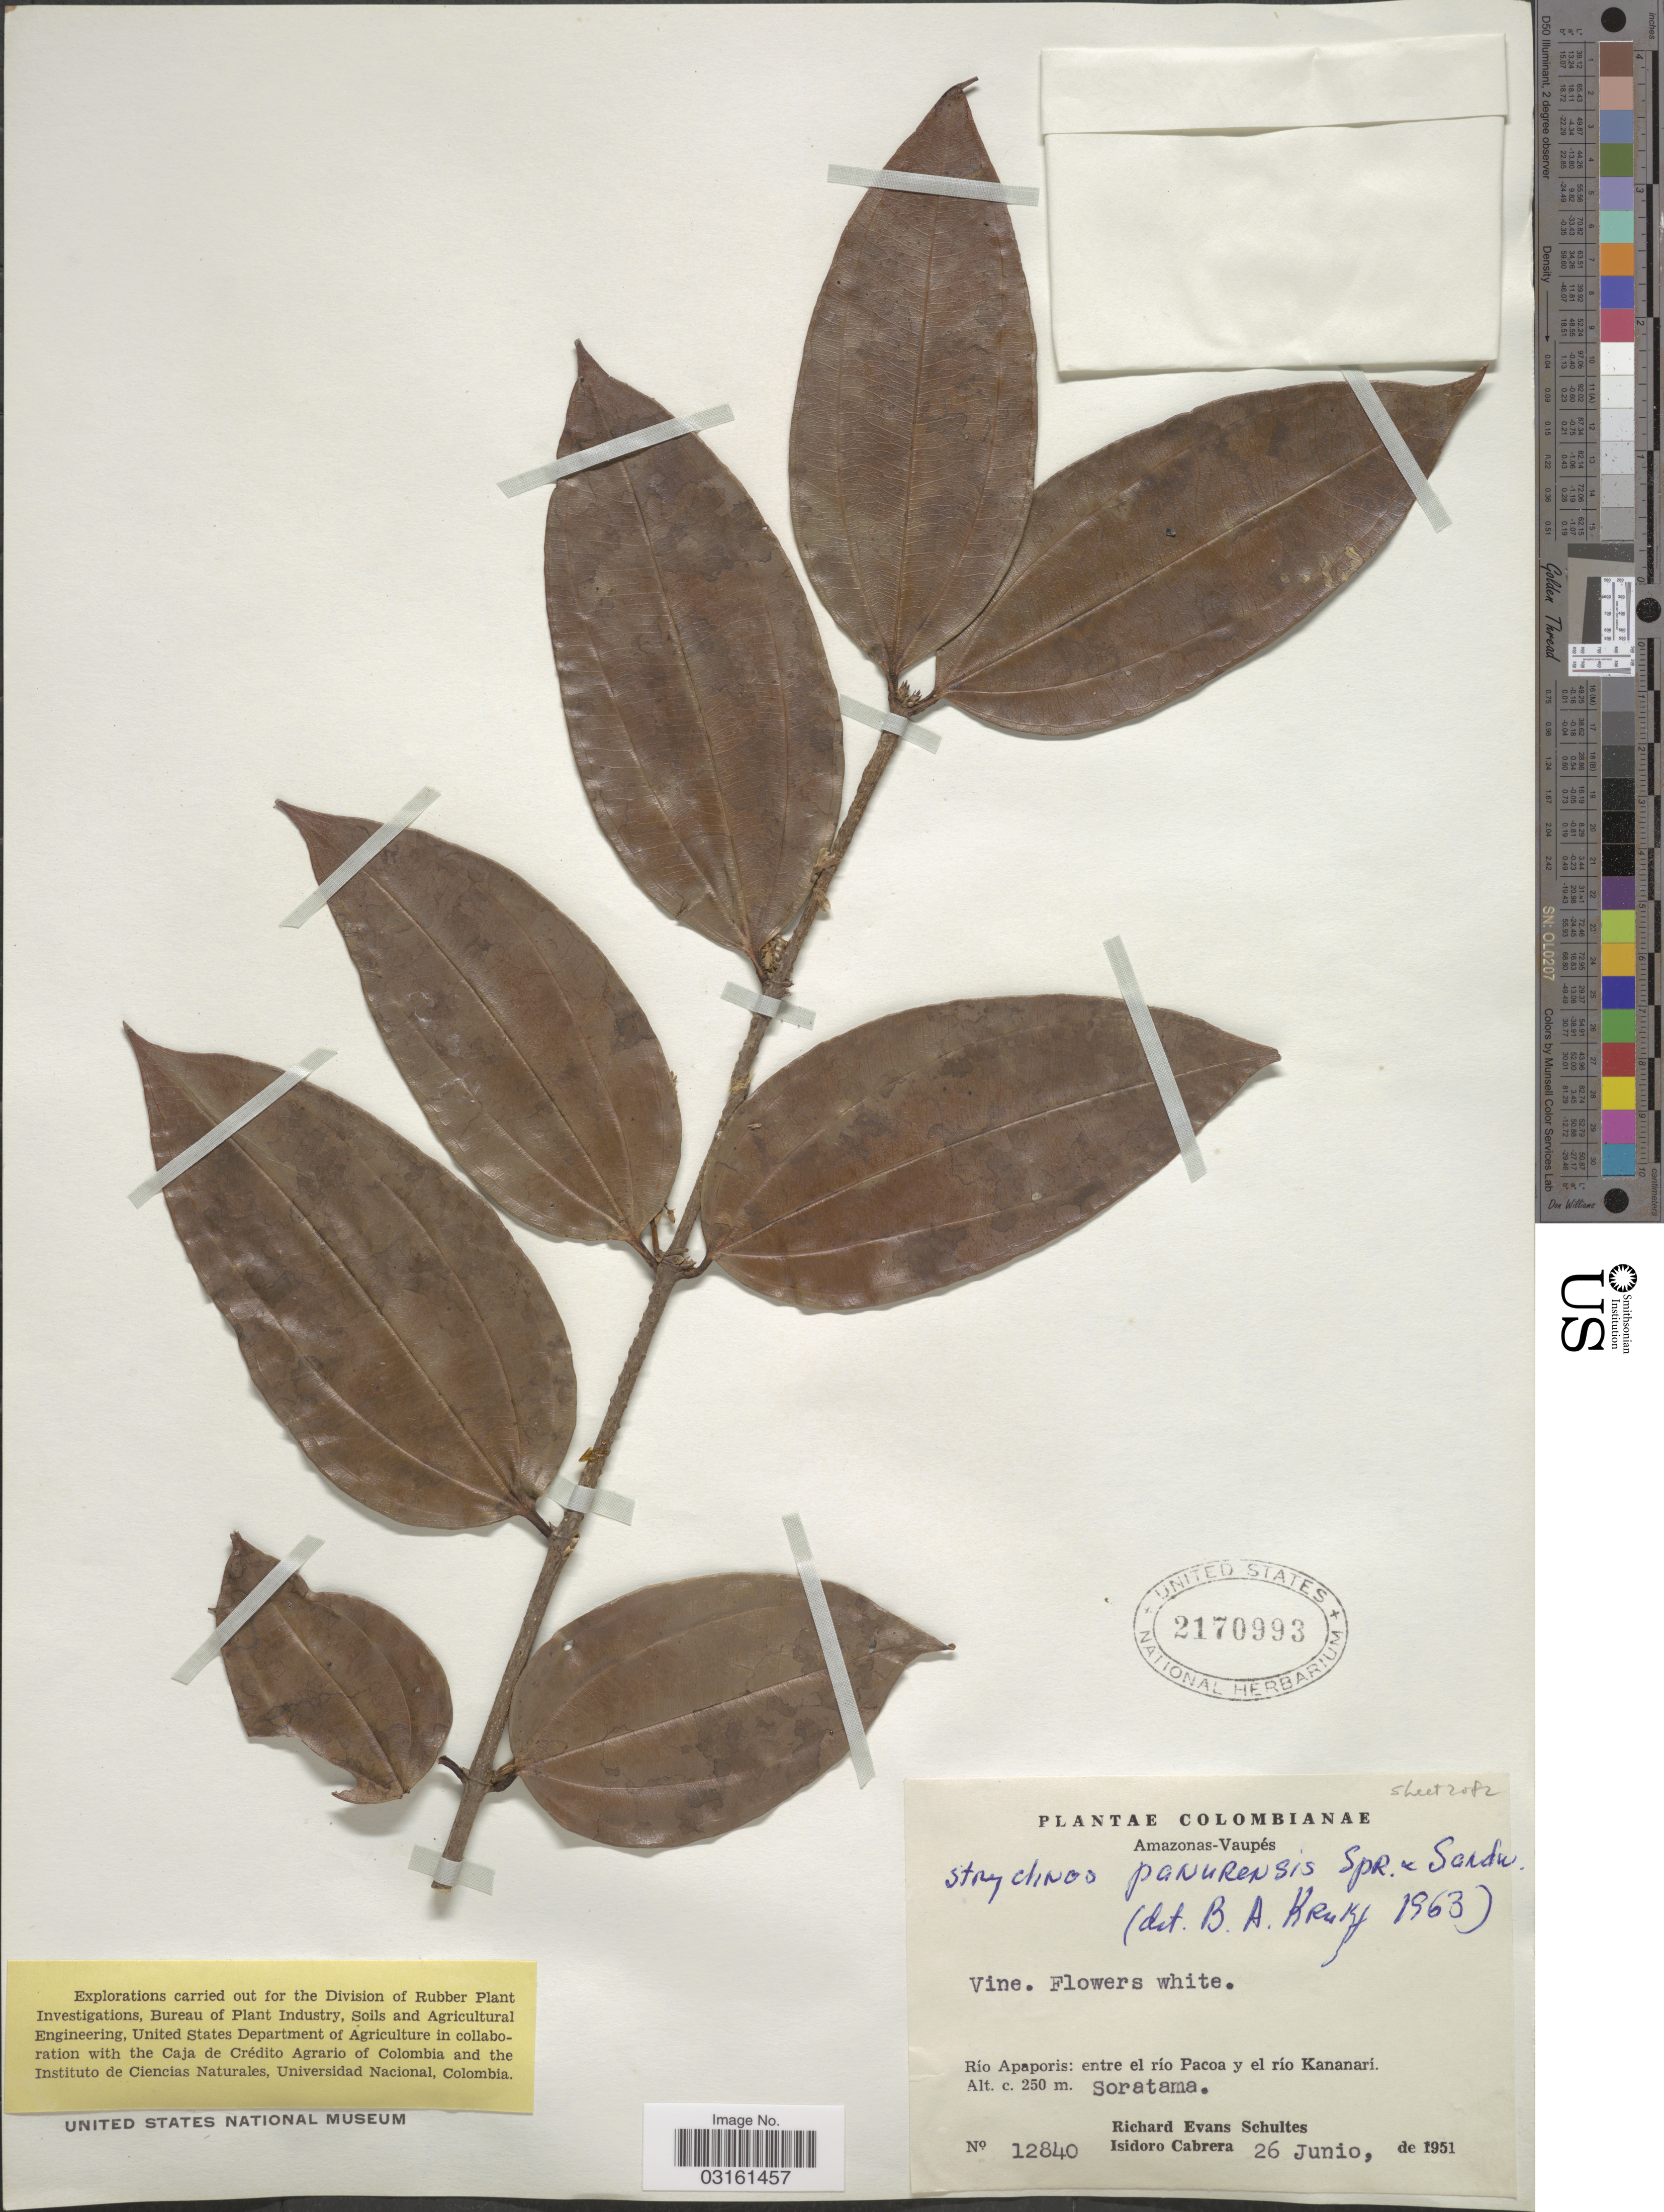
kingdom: Plantae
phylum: Tracheophyta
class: Magnoliopsida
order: Gentianales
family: Loganiaceae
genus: Strychnos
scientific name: Strychnos panurensis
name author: Sprague & Sandwith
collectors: R. E. Schultes & I. Cabrera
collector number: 12840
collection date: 1951-06-26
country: Colombia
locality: Amazonas-Vaupés, Rio Apaporis: entre el río Pacoa y el río Kananarí. Soratama.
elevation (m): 250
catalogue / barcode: US 2170993